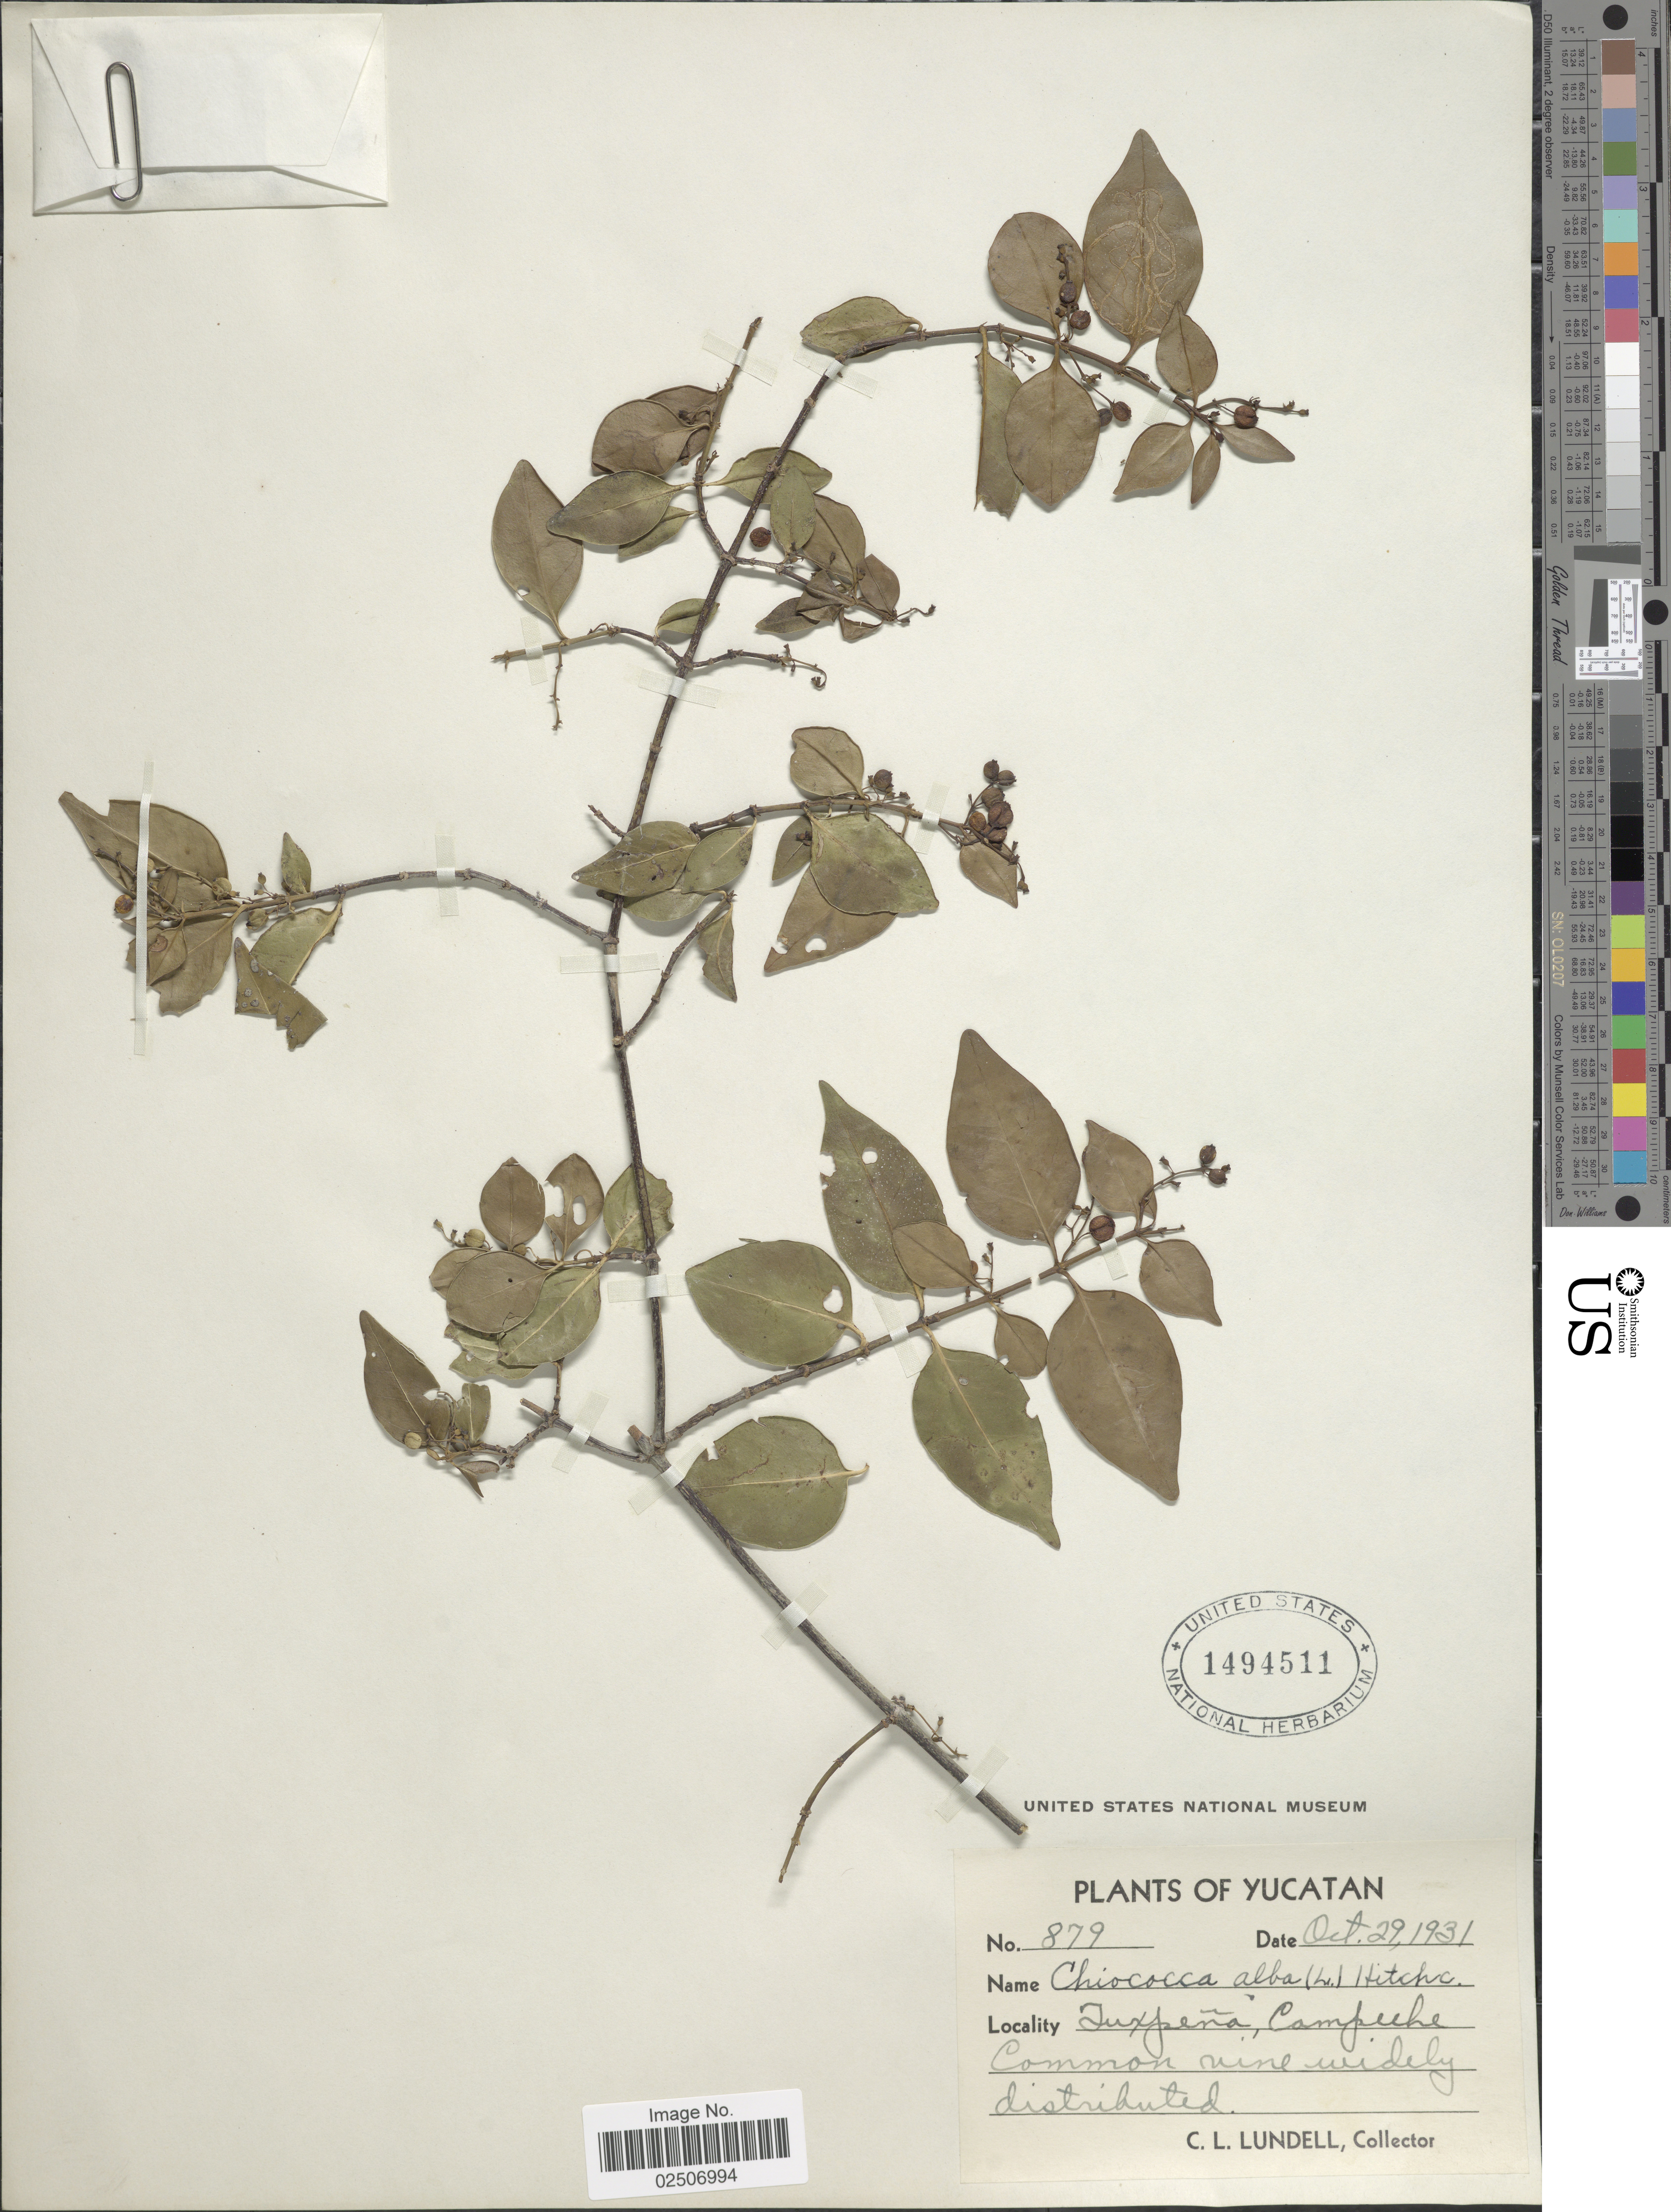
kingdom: Plantae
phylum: Tracheophyta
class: Magnoliopsida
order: Gentianales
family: Rubiaceae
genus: Chiococca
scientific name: Chiococca alba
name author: (L.) Hitchc.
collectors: C. L. Lundell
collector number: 879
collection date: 1931-10-29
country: Mexico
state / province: Campeche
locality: Tuxpena, Campeche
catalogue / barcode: US 1494511